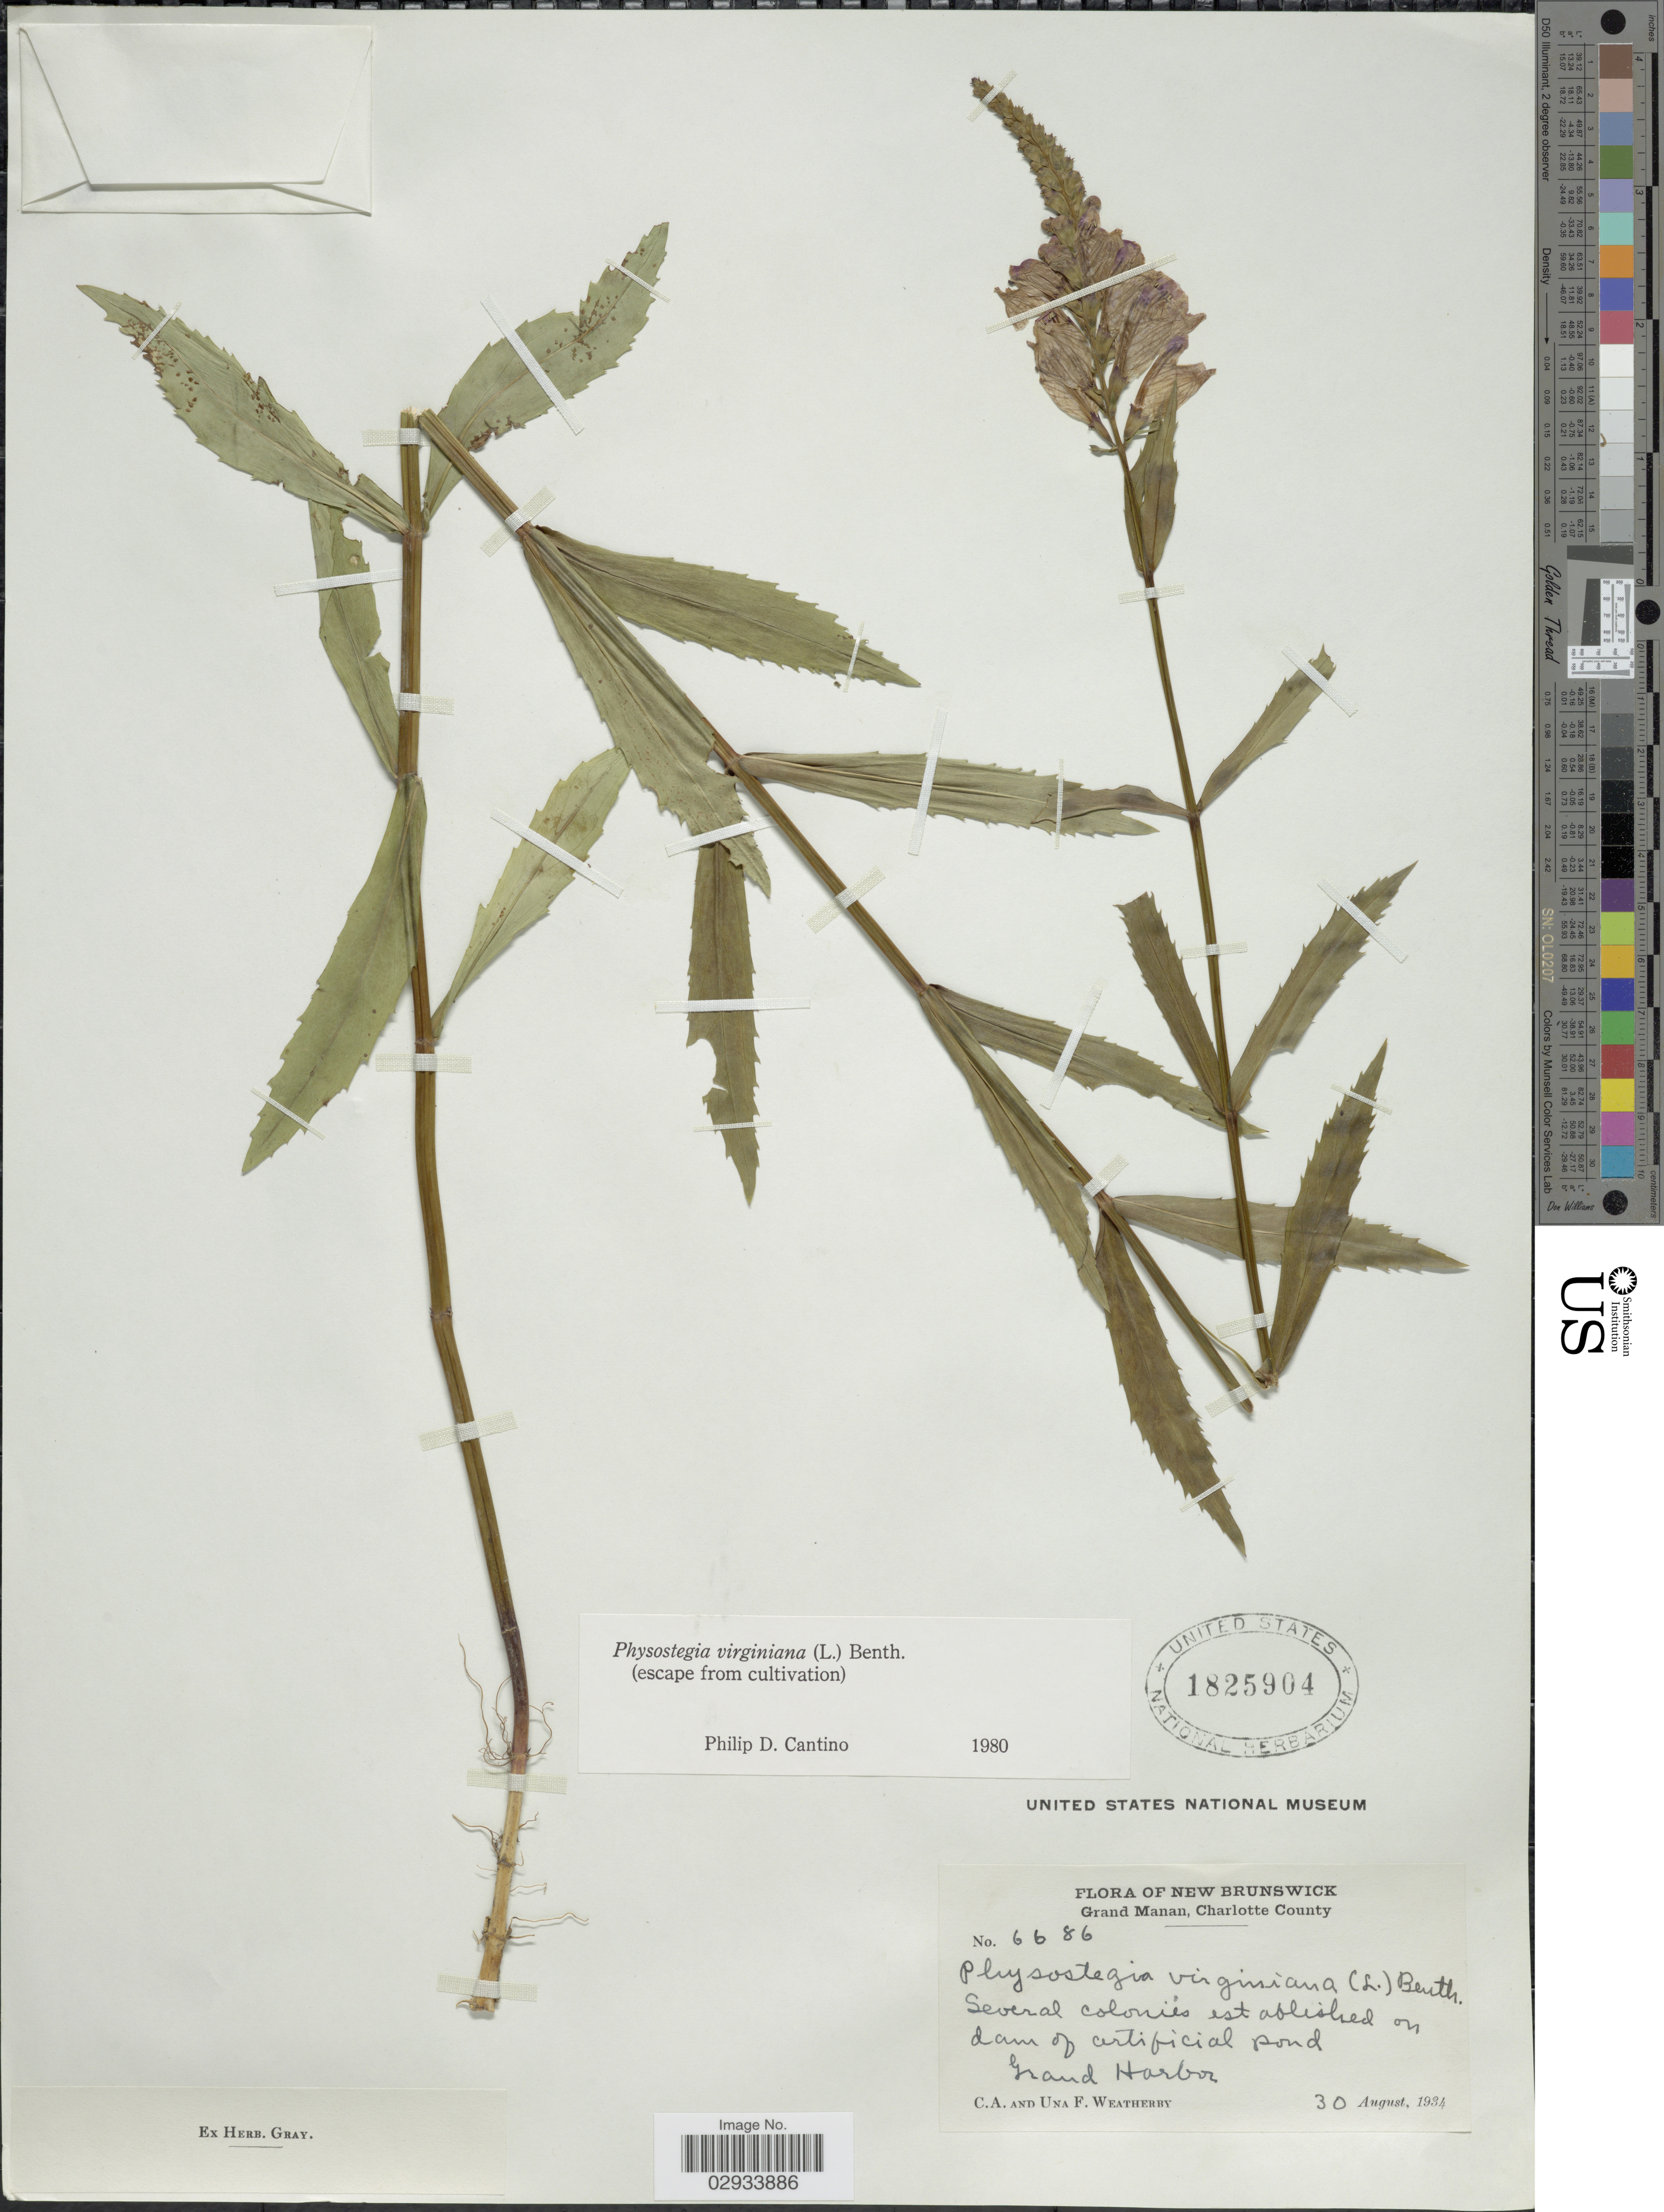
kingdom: Plantae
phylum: Tracheophyta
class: Magnoliopsida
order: Lamiales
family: Lamiaceae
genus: Physostegia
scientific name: Physostegia virginiana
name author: (L.) Benth.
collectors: C. A. Weatherby & U. Weatherby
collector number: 6686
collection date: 1934-08-30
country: Canada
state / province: New Brunswick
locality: Grand Manan, Charlotte County, Grand Harbor.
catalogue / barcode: US 1825904